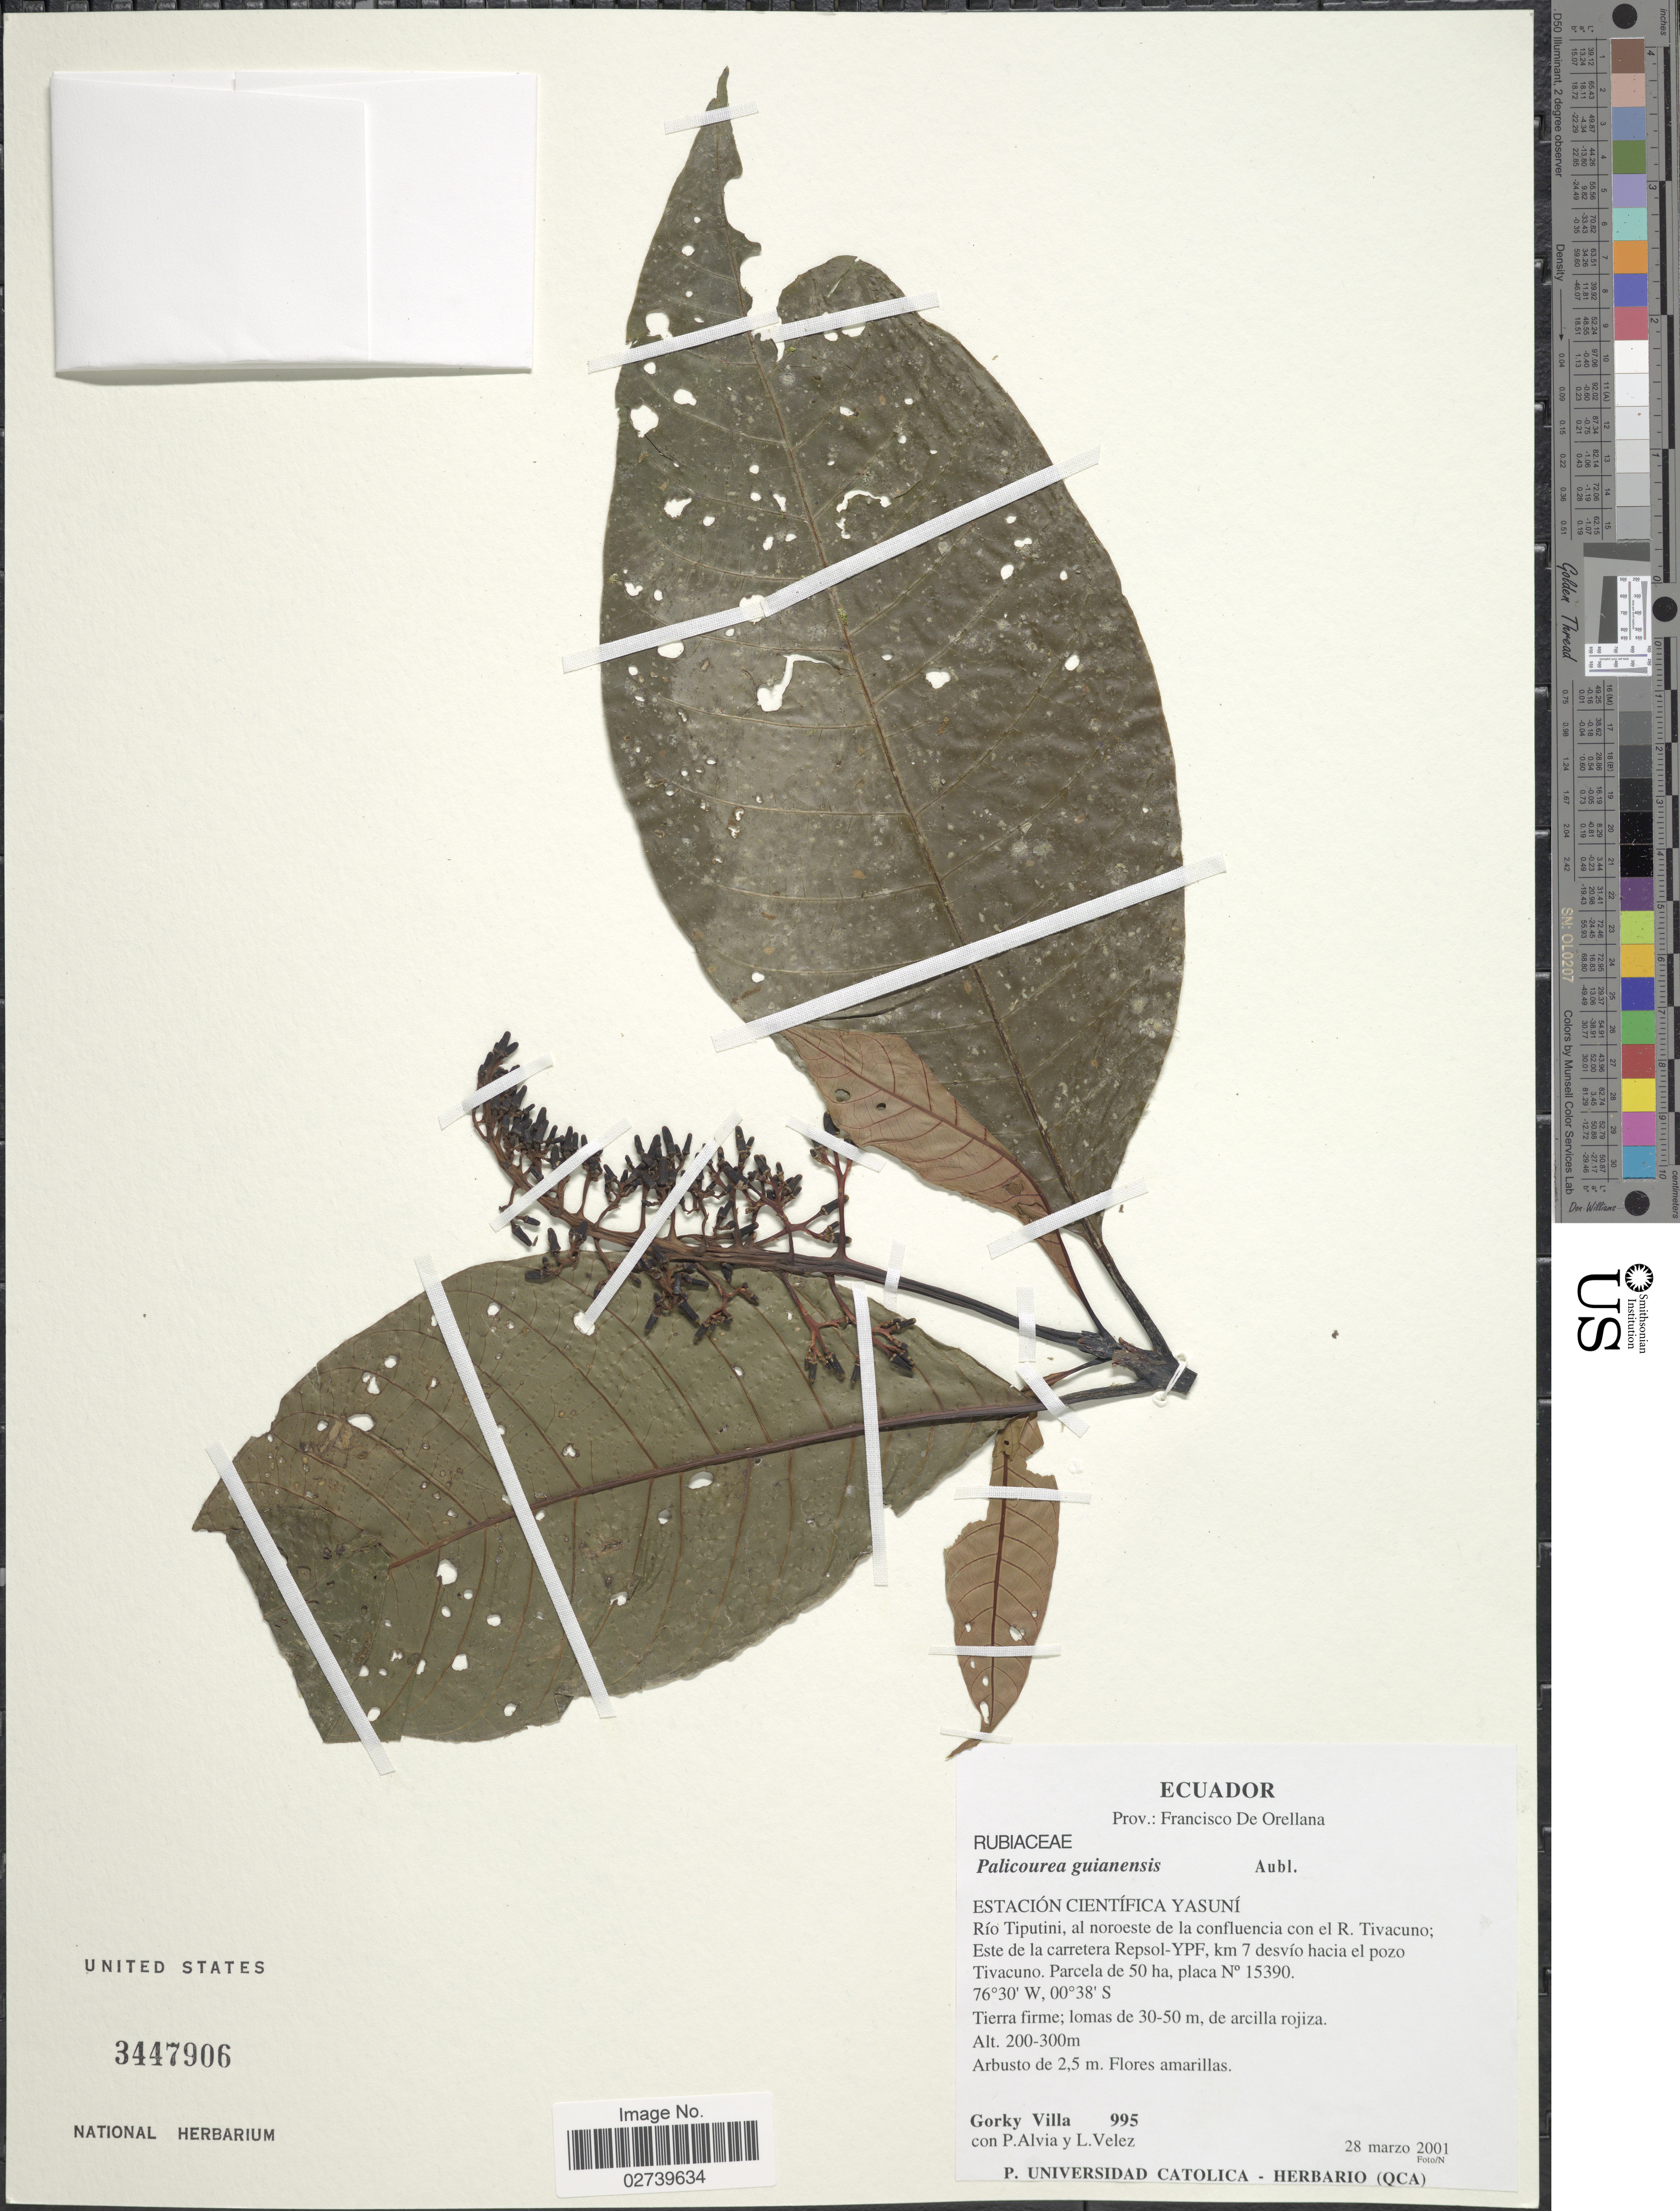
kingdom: Plantae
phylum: Tracheophyta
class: Magnoliopsida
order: Gentianales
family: Rubiaceae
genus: Palicourea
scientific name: Palicourea guianensis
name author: Aubl.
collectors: G. Villa, P. Alvia & L. Velez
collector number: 995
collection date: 2001-03-28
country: Ecuador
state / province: Orellana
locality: Prov.: Francisco De Orellana, Estacion Cientifica Yasuni, Rio Tiputini, al noroeste de la confluencia con el R. Tivacuno; Este de la carretera Respsol-YPF, km 7 desvio hacia el pozo Tivacuno.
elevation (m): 200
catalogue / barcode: US 3447906